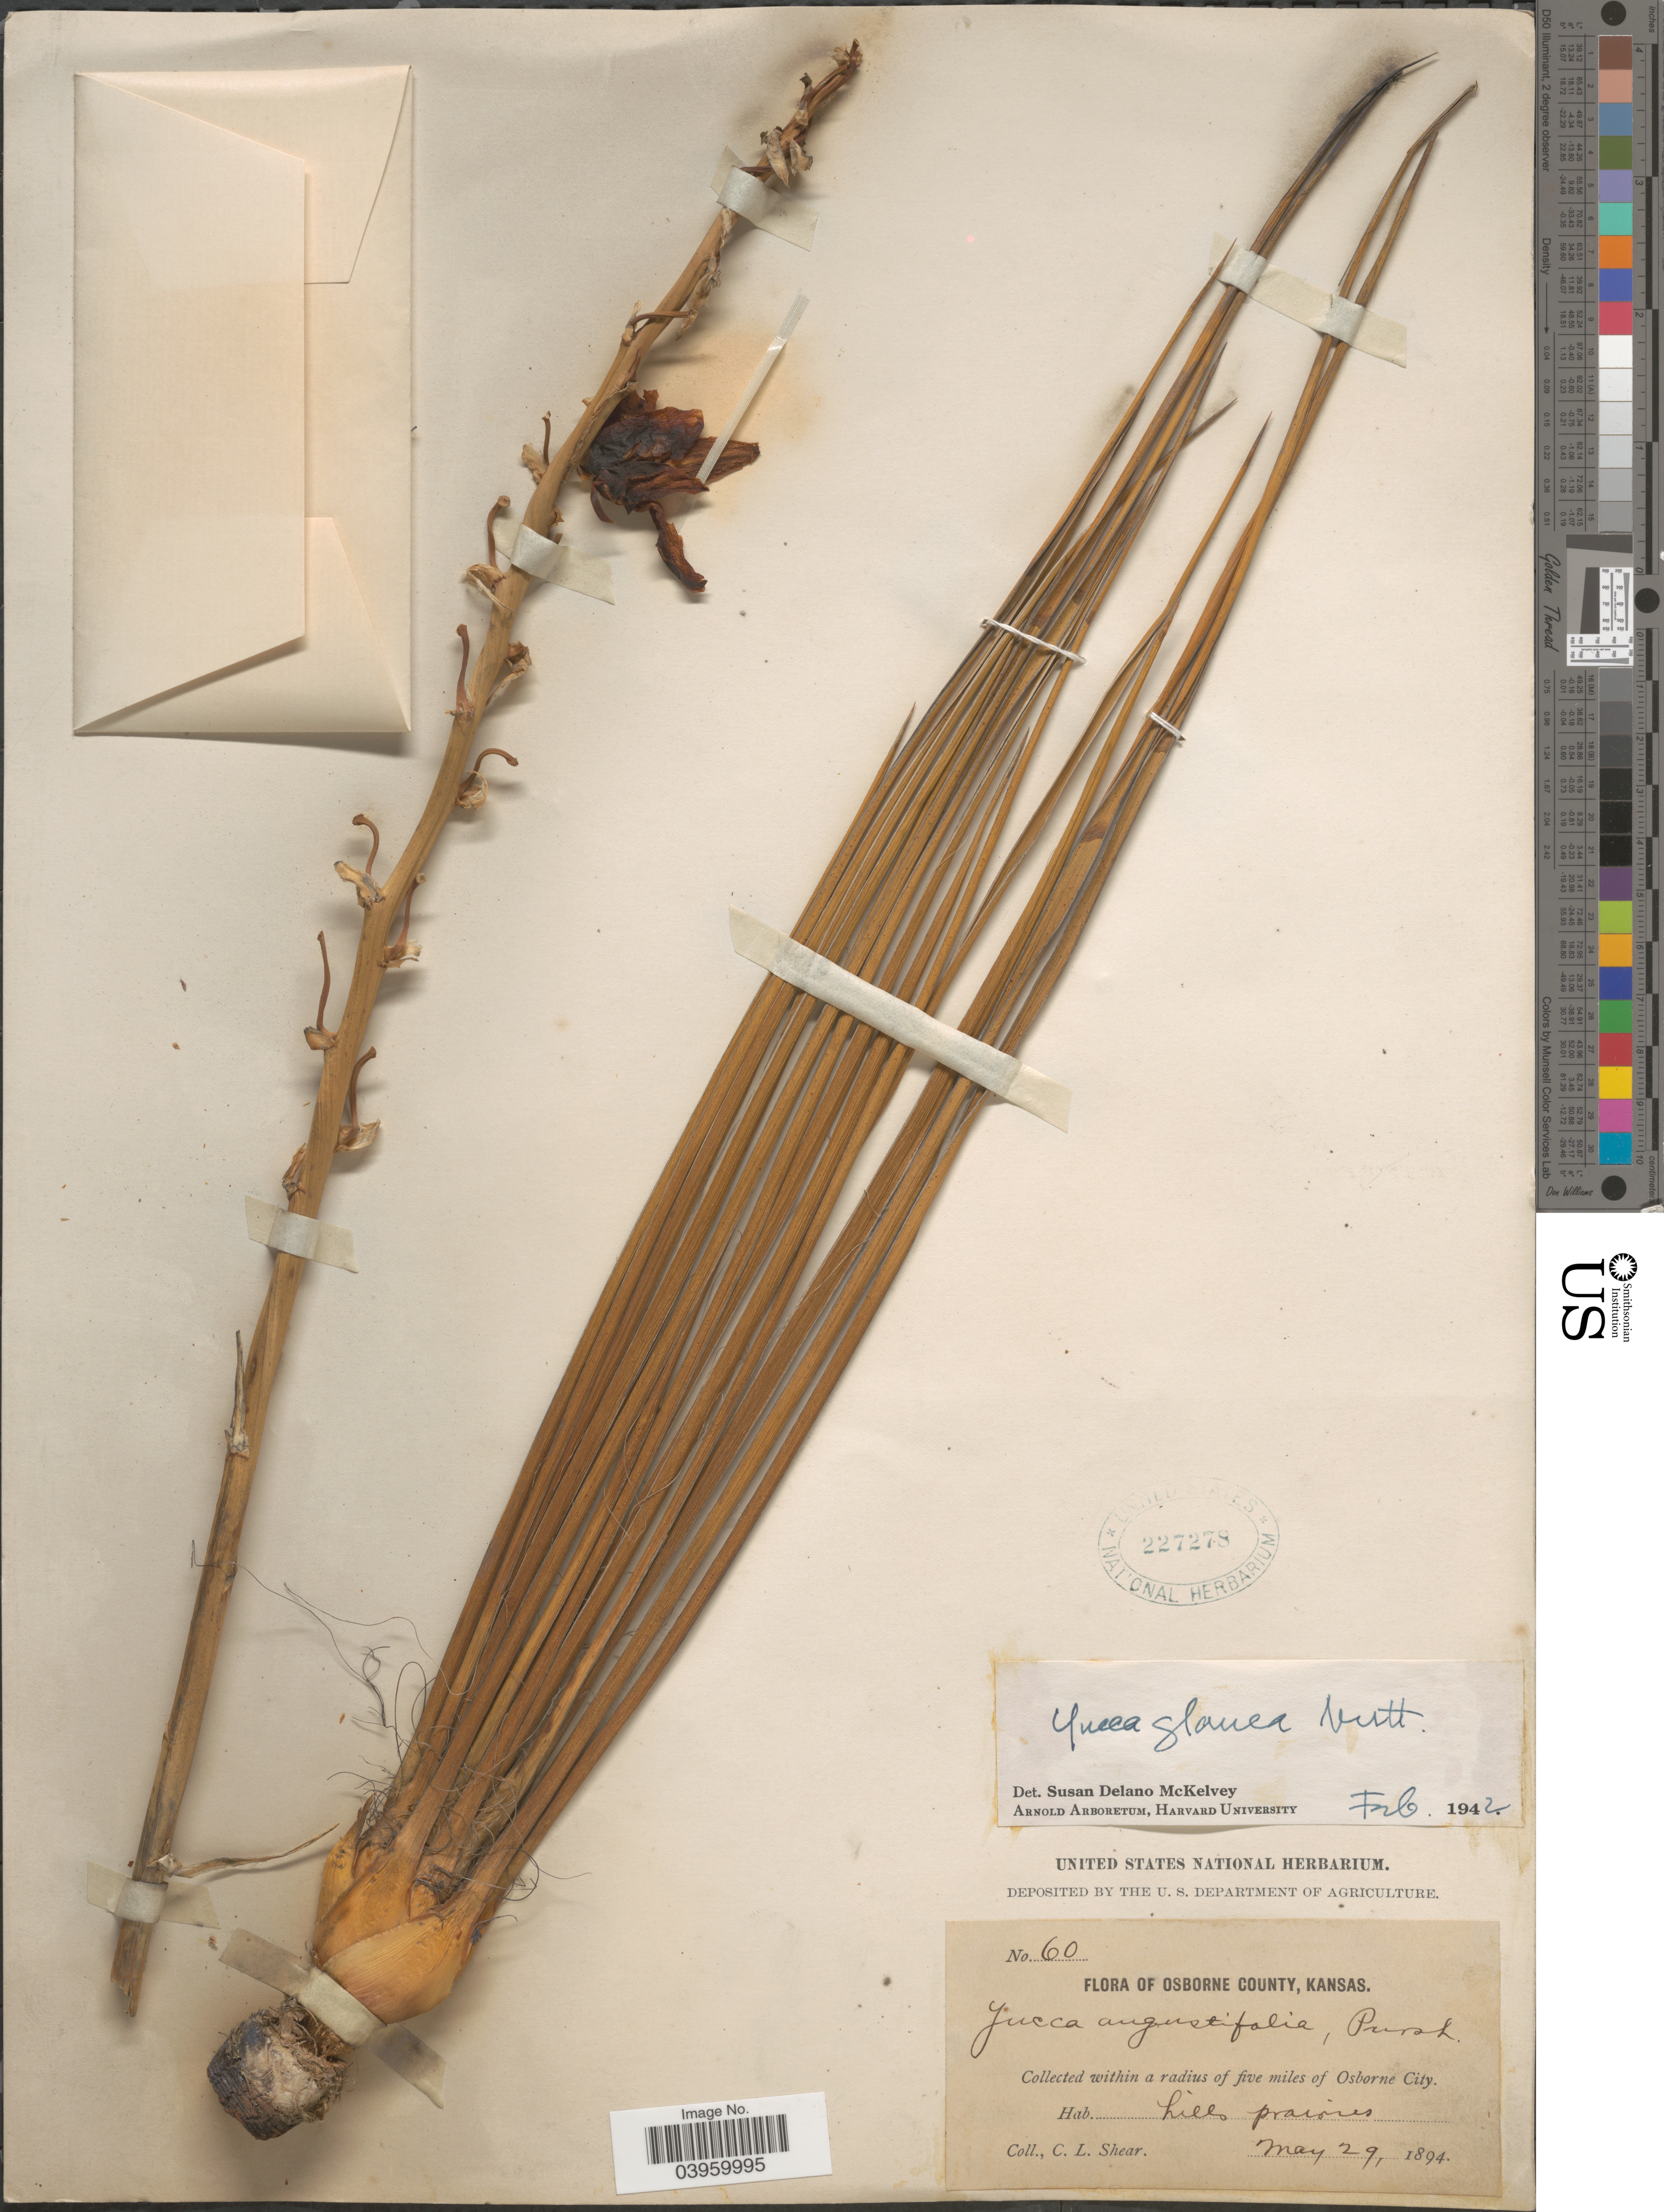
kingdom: Plantae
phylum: Tracheophyta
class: Liliopsida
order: Asparagales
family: Asparagaceae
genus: Yucca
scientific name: Yucca glauca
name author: Nutt.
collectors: C. L. Shear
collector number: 60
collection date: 1894-05-29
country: United States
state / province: Kansas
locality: Osborne County. Collected within a radius of five miles of Osborne City.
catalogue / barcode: US 227278